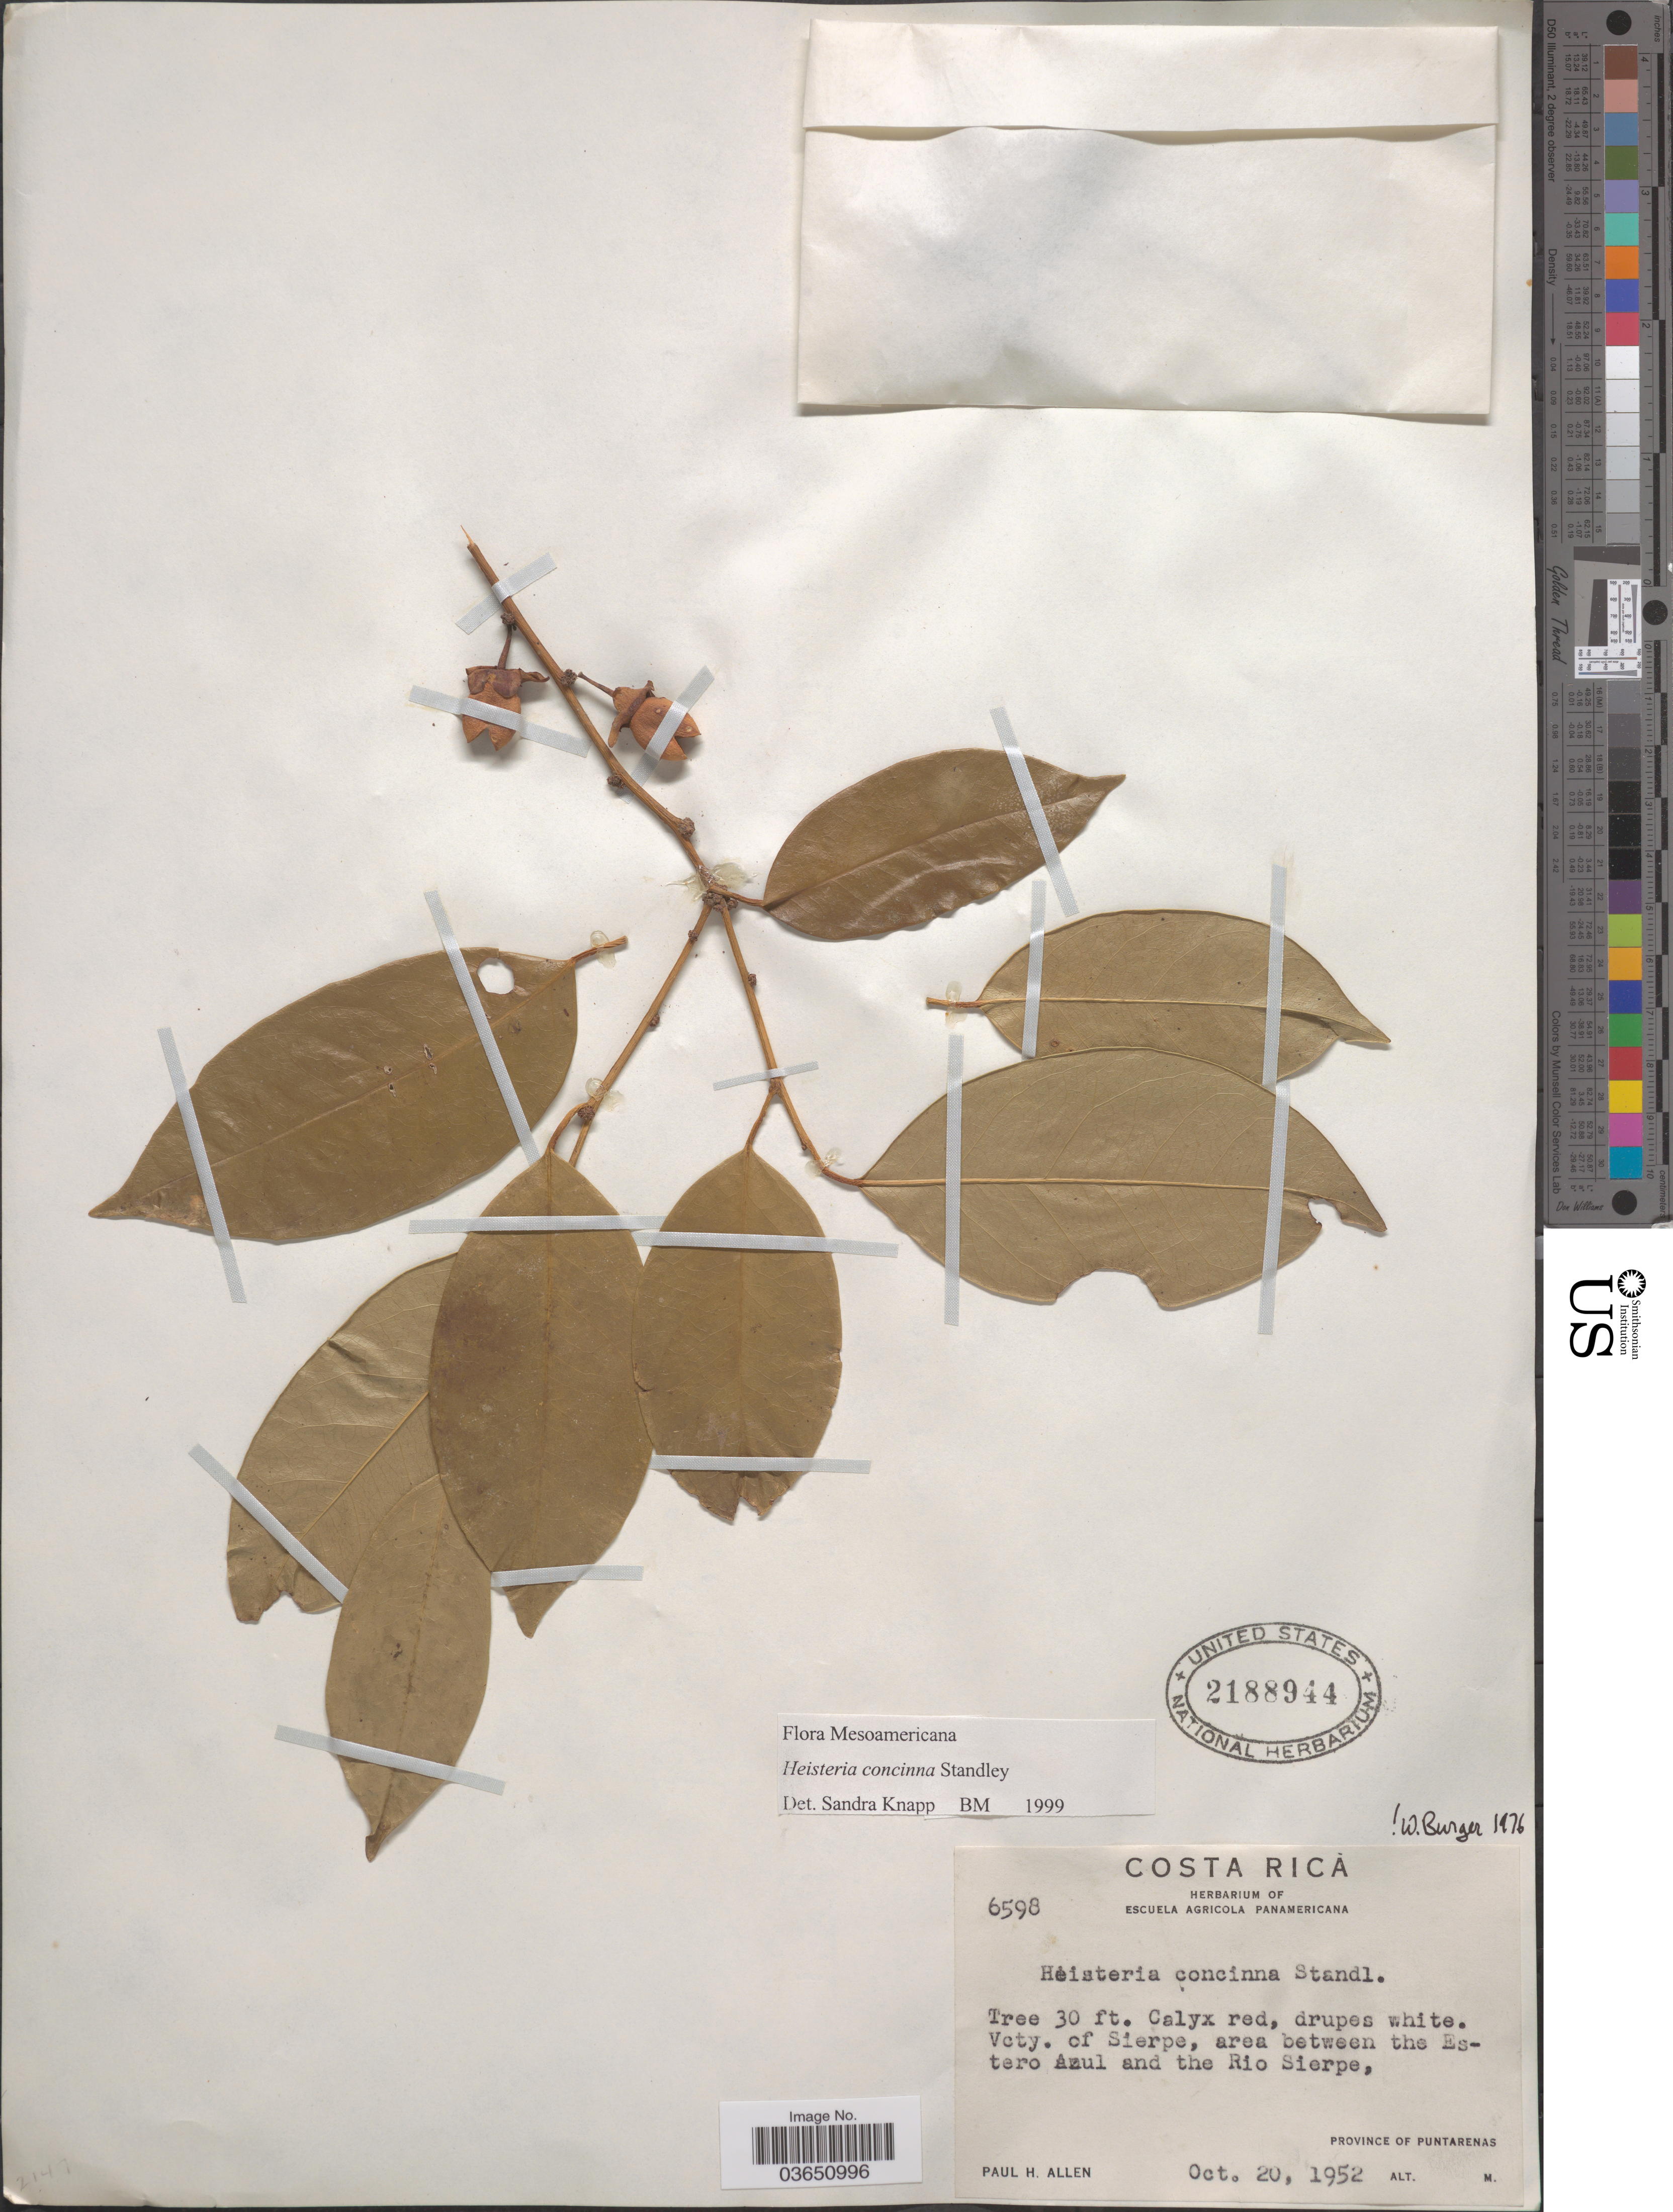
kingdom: Plantae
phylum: Tracheophyta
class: Magnoliopsida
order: Santalales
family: Erythropalaceae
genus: Heisteria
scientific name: Heisteria concinna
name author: Standl.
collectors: P. H. Allen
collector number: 6598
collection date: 1952-10-20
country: Costa Rica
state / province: Puntarenas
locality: Vcty. cf Sierpe, area between the Estero Azul and the Rio Sierpe.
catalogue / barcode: US 2188944